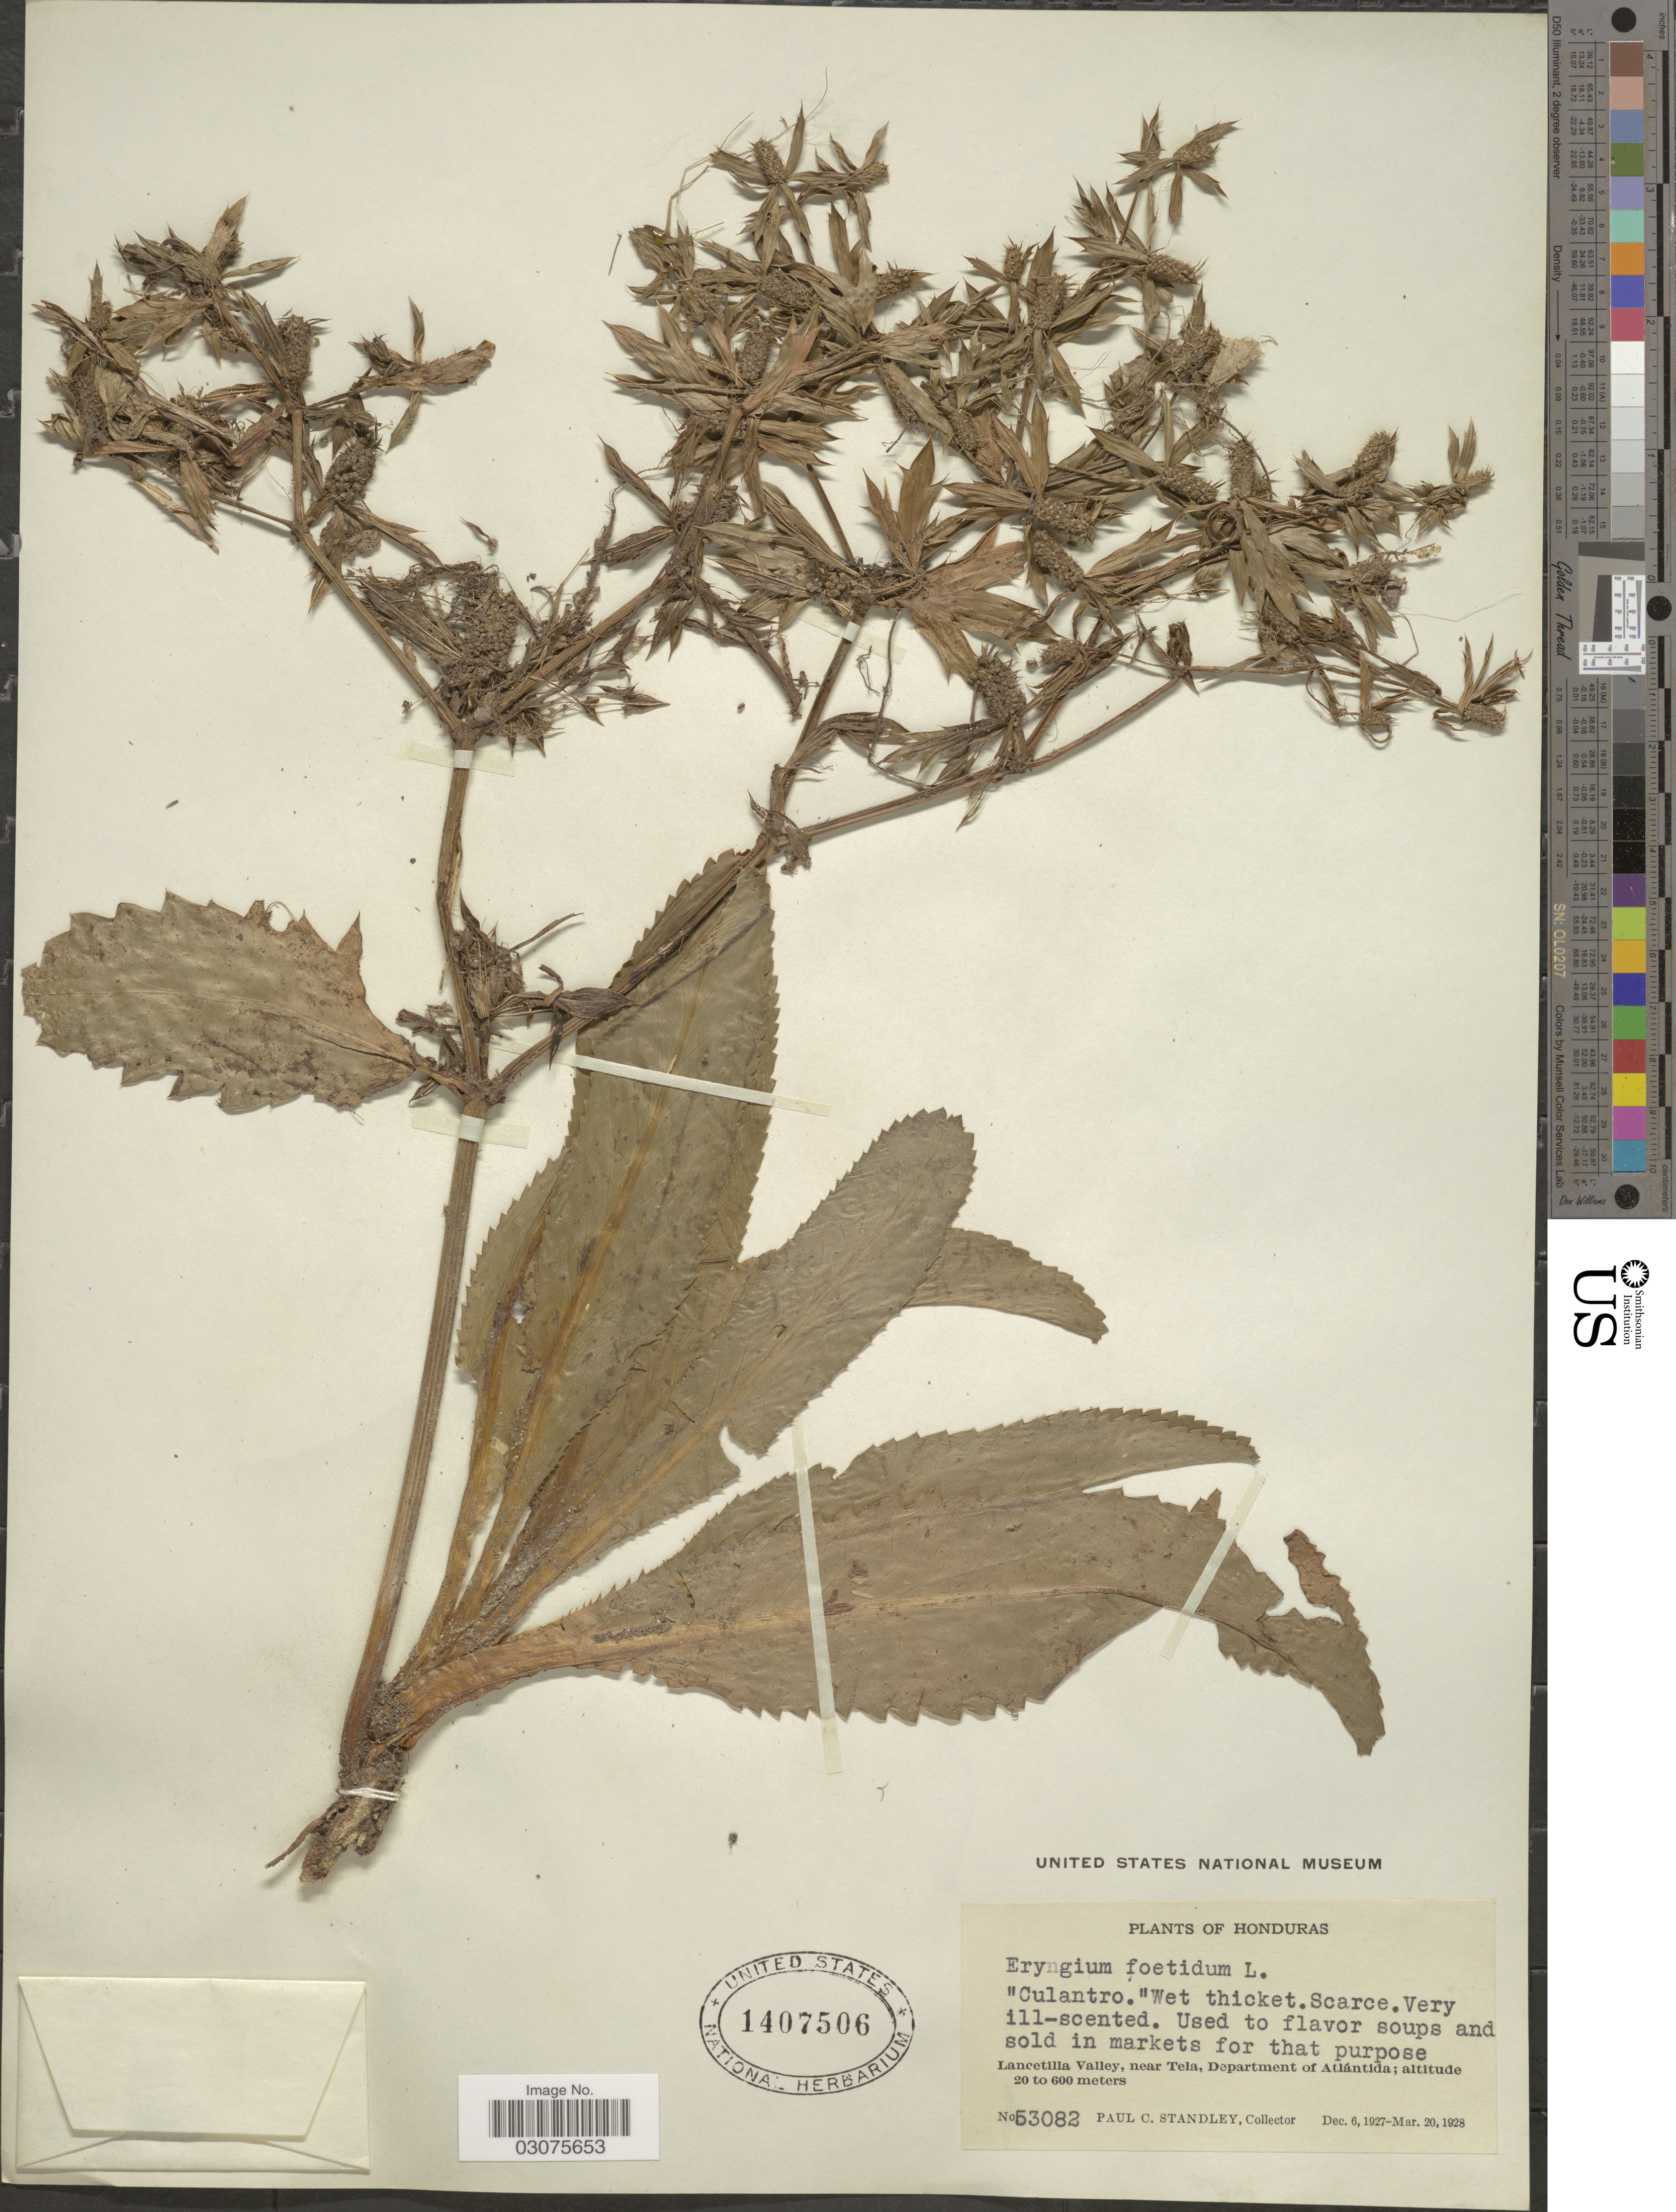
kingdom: Plantae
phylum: Tracheophyta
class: Magnoliopsida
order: Apiales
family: Apiaceae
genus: Eryngium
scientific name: Eryngium foetidum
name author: L.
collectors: P. C. Standley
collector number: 53082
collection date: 1927-12-06/1928-03-20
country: Honduras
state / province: Atlántida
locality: Lancetilla Valley, near Tela, Department of Atlántida.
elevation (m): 20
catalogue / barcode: US 1407506